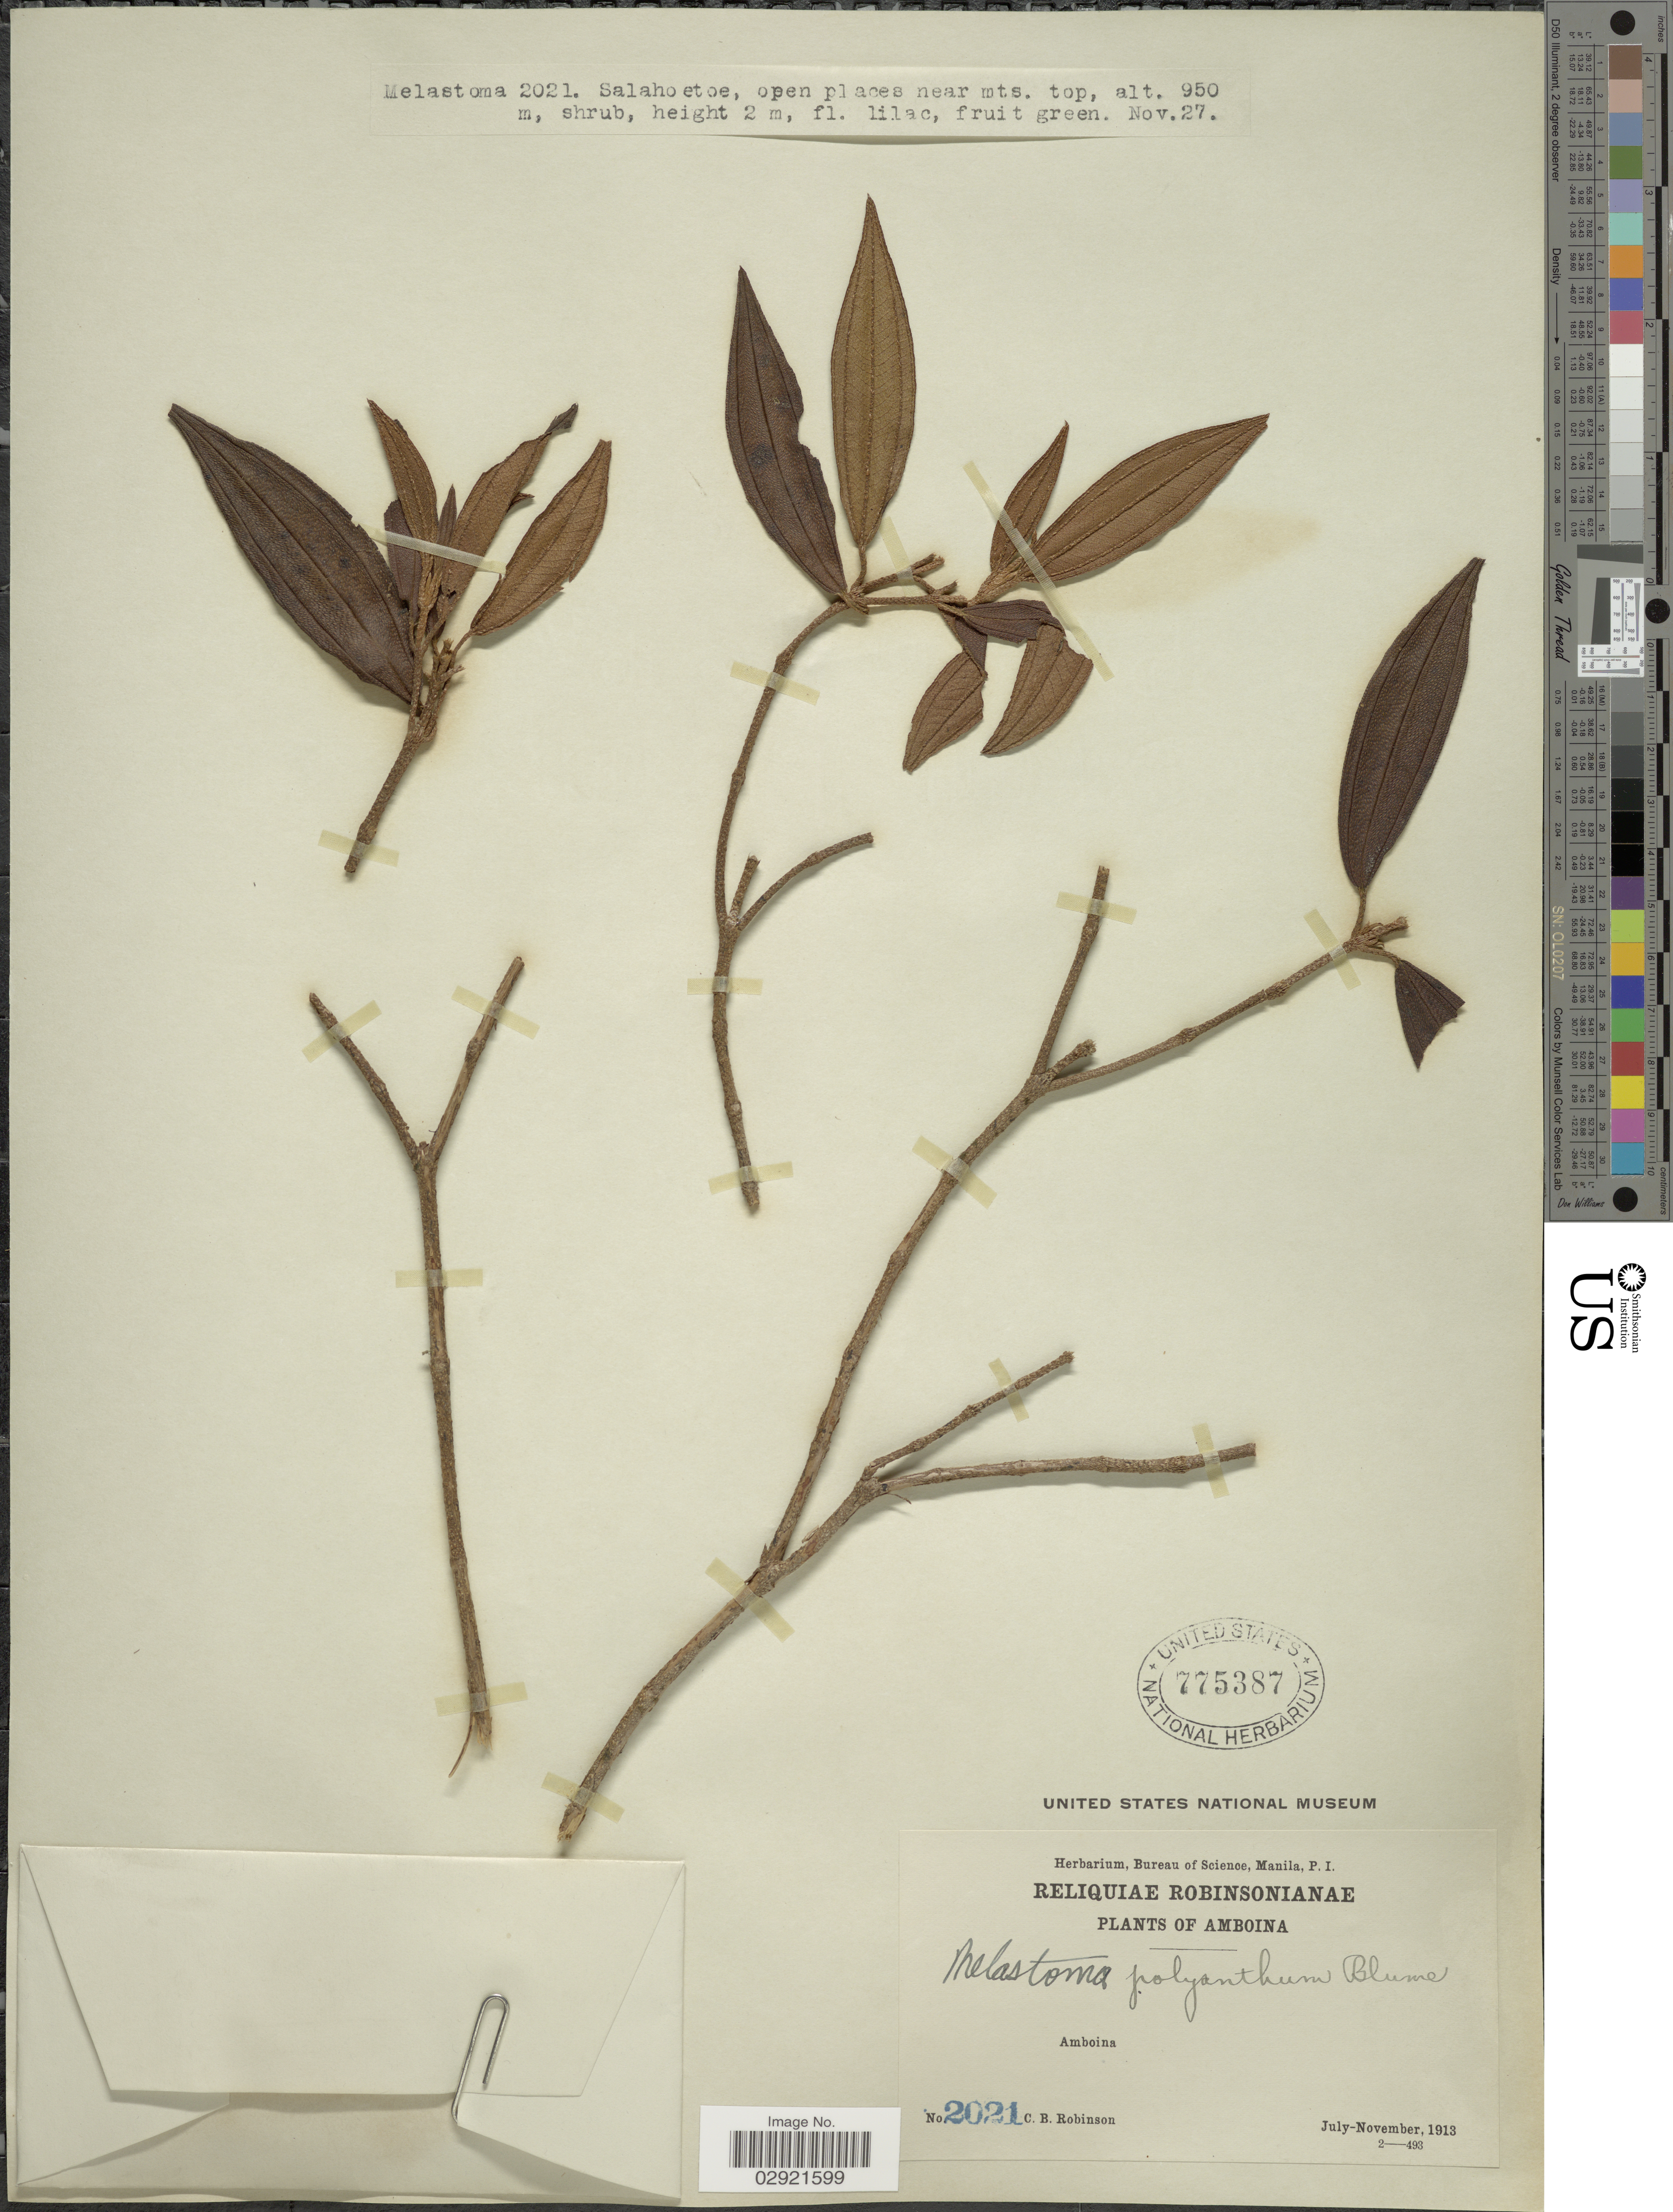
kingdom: Plantae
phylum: Tracheophyta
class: Magnoliopsida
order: Myrtales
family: Melastomataceae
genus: Melastoma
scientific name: Melastoma malabathricum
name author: L.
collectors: C. Robinson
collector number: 2021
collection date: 1913-07/1913-11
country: Indonesia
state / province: Maluku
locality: Amboina.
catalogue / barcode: US 775387